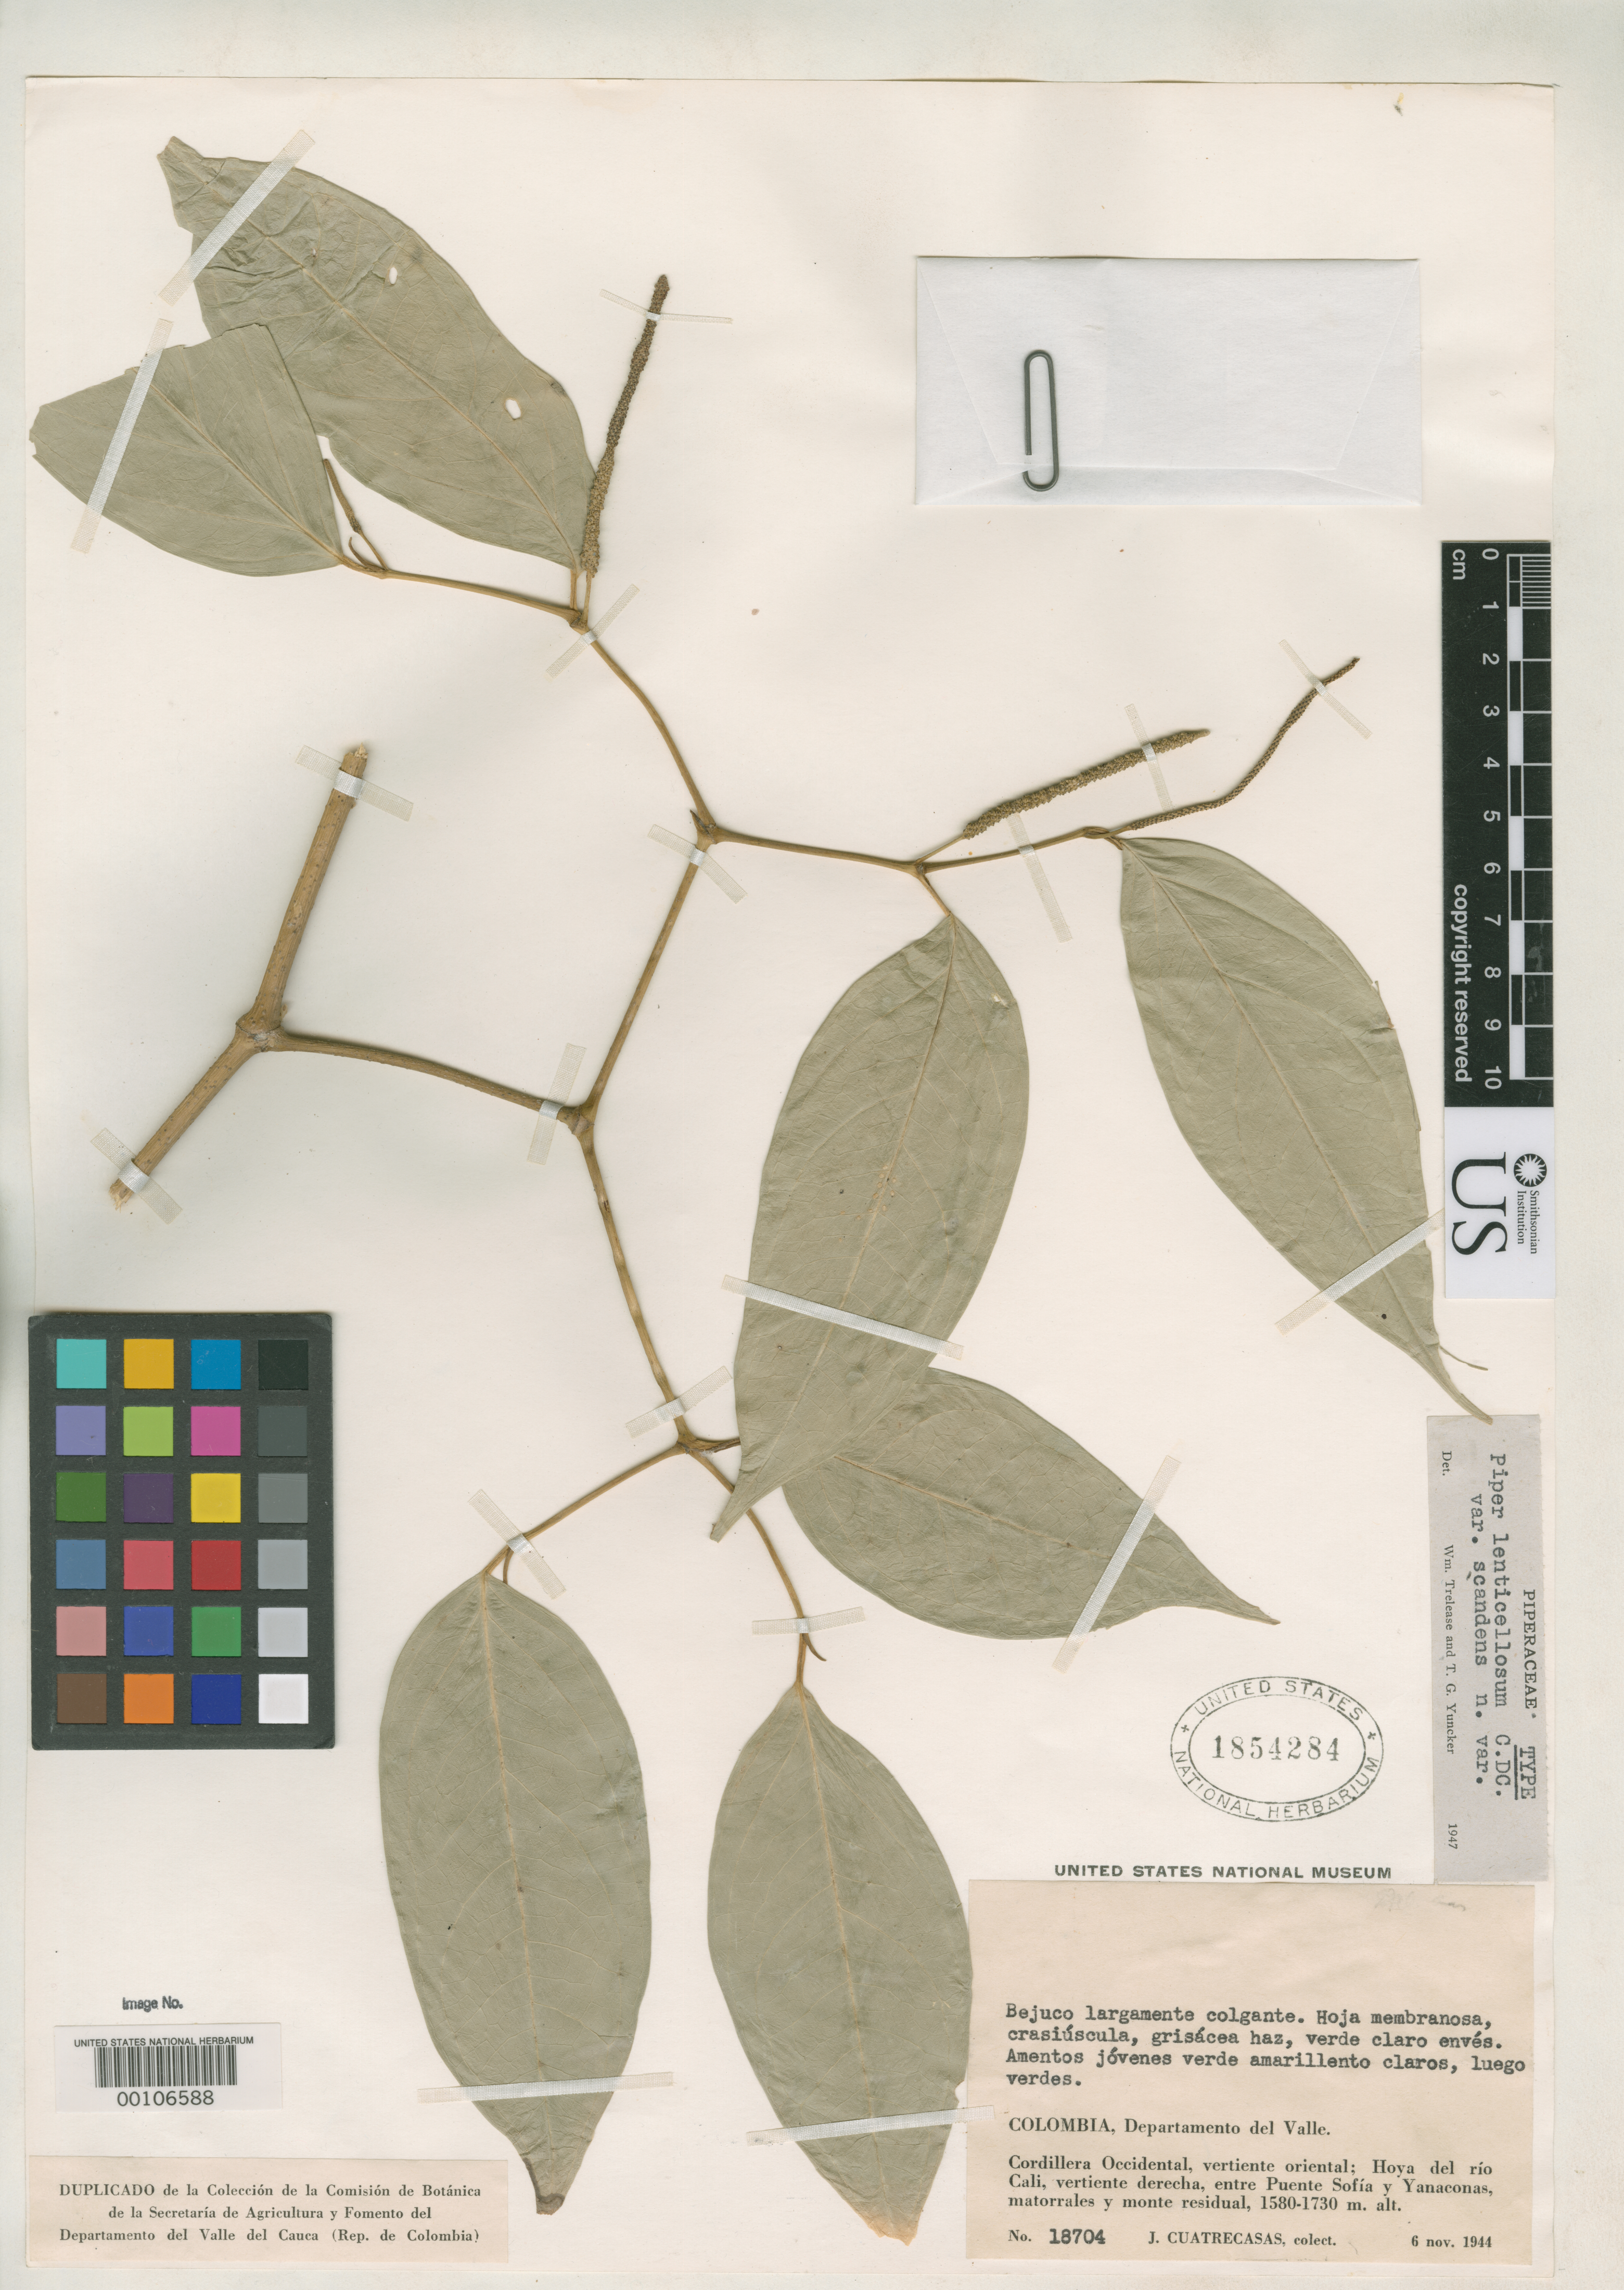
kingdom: Plantae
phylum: Tracheophyta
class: Magnoliopsida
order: Piperales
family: Piperaceae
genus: Piper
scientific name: Piper lenticellosum var. scandens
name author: Yunck. in Trel. & Yunck.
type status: Holotype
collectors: J. Cuatrecasas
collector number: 18704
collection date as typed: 06 Nov 1944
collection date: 1944-11-06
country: Colombia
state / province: Valle del Cauca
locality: Between Puente Sofia and Yanaconas.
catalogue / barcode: US 1854284